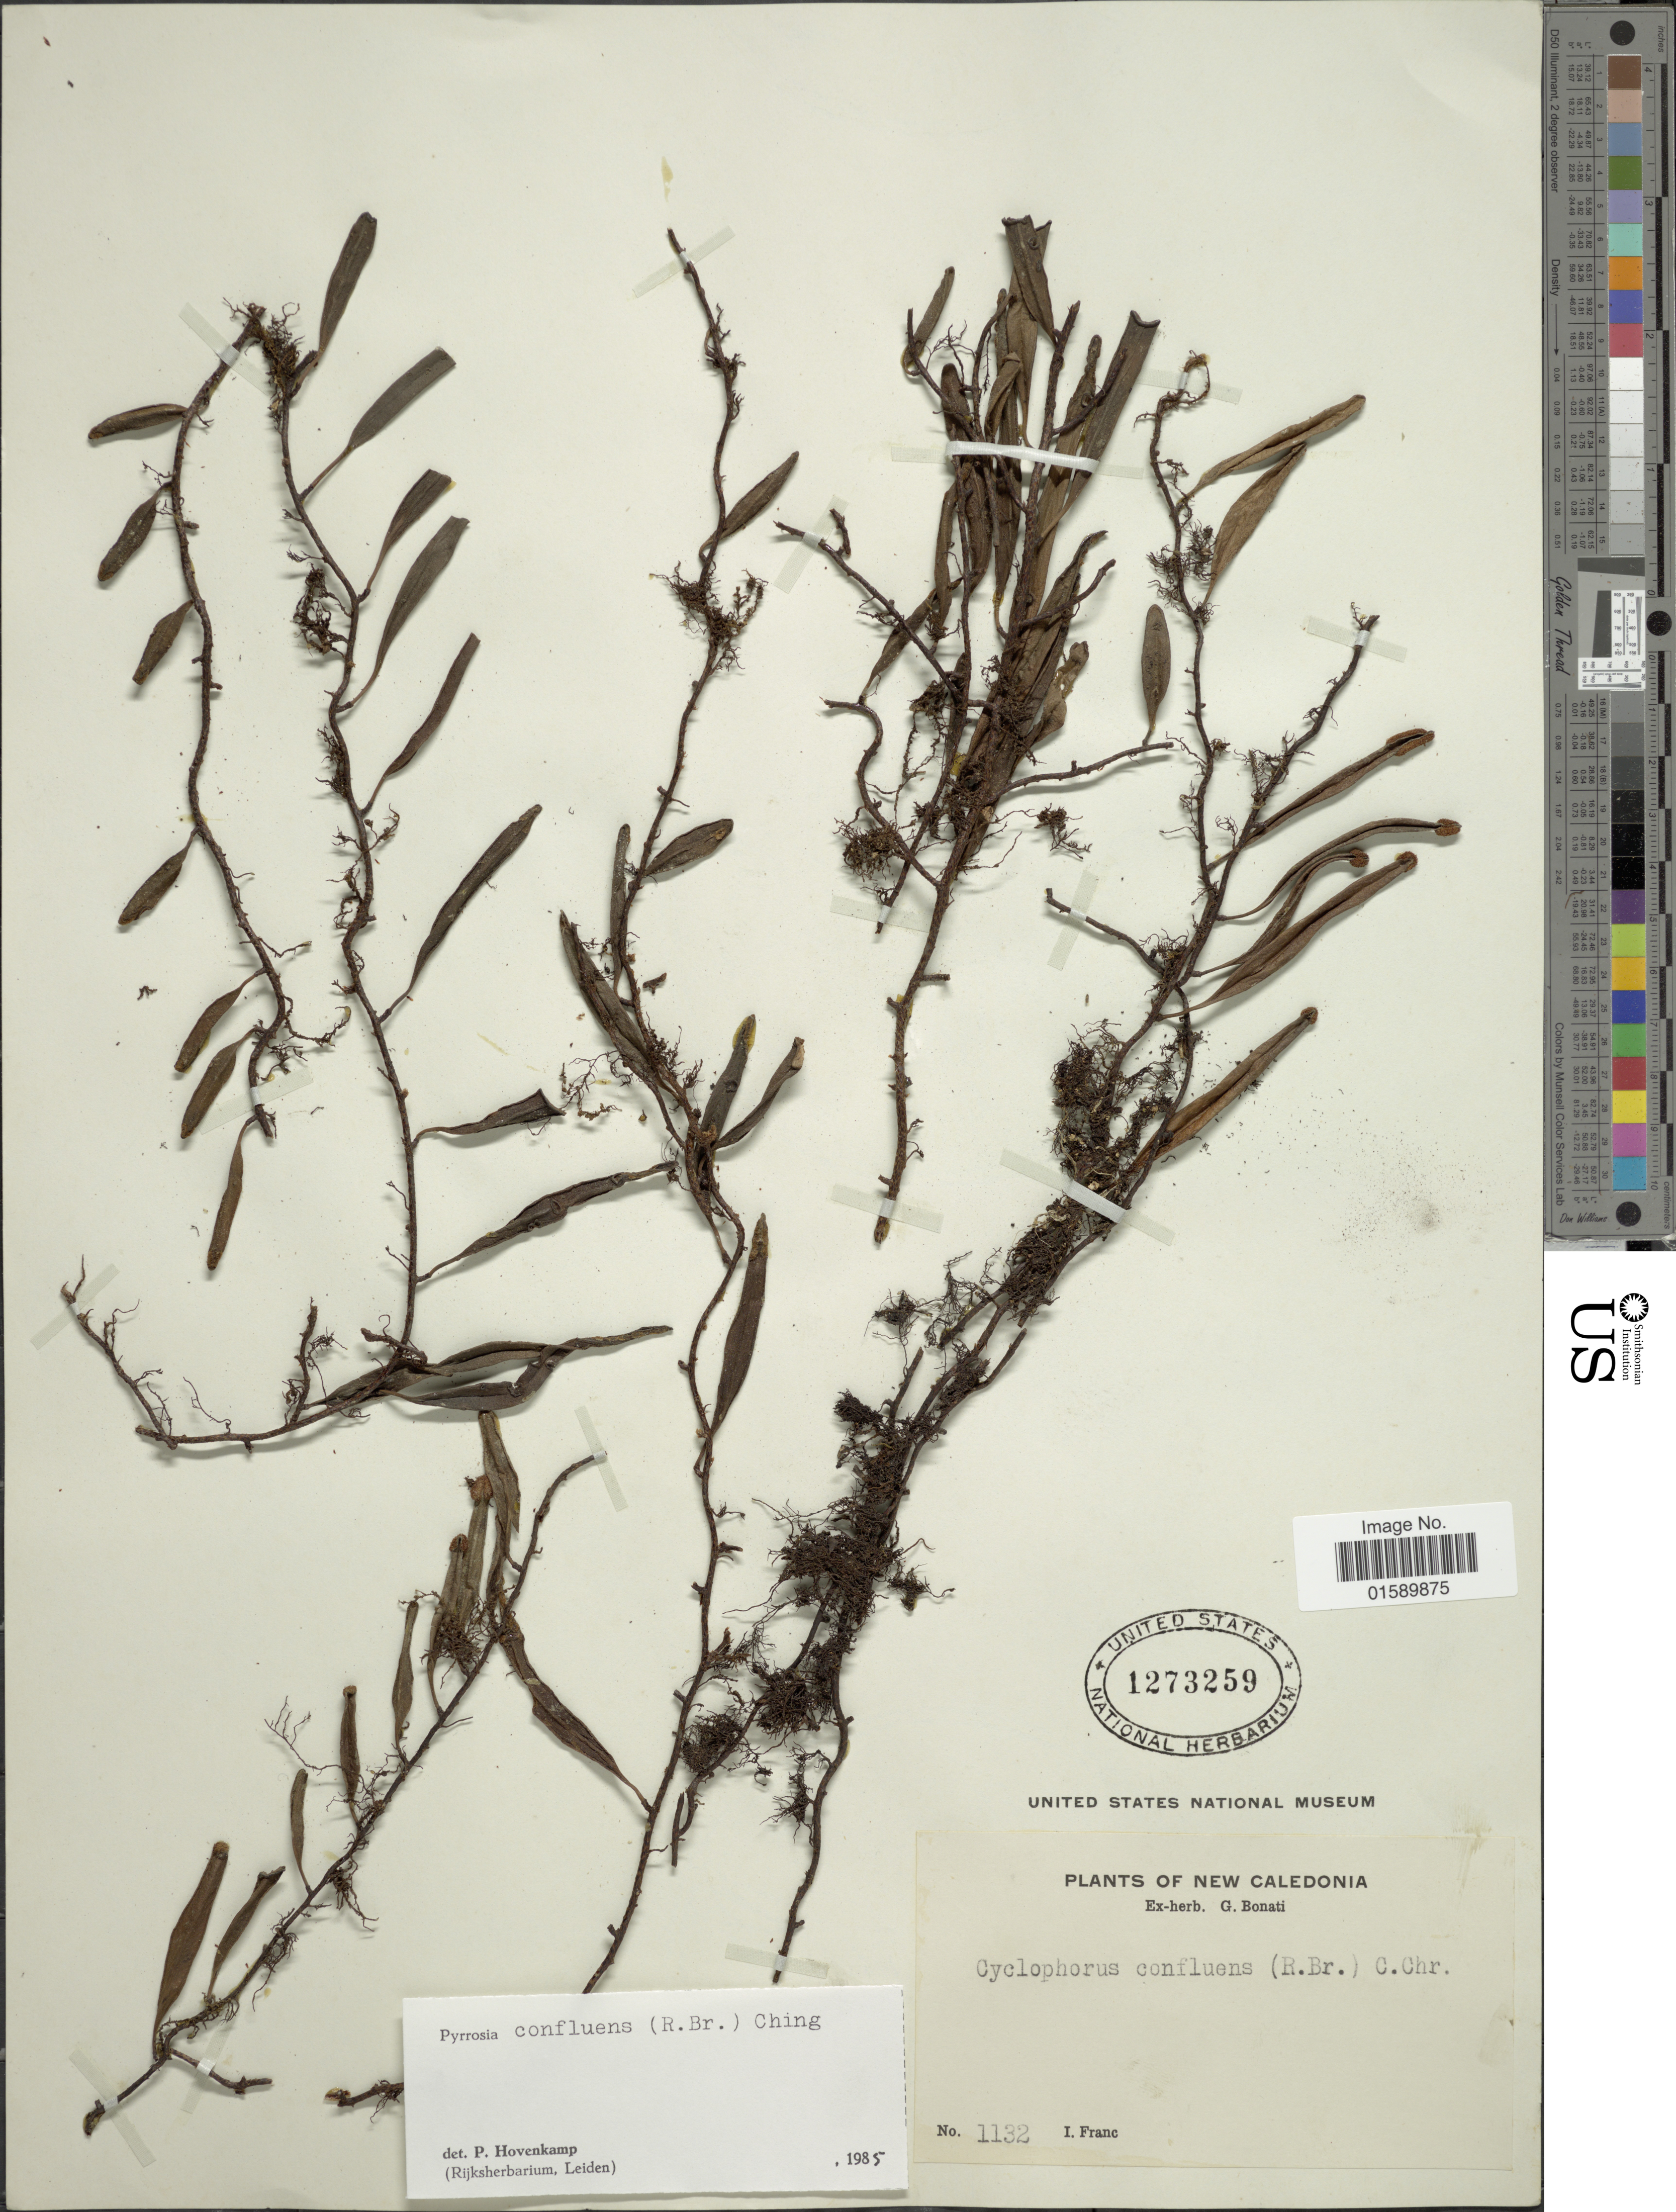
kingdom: Plantae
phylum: Tracheophyta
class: Polypodiopsida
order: Polypodiales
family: Polypodiaceae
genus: Pyrrosia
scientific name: Pyrrosia confluens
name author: (R. Br.) Ching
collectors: I. Franc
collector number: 1132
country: New Caledonia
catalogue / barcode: US 1273259